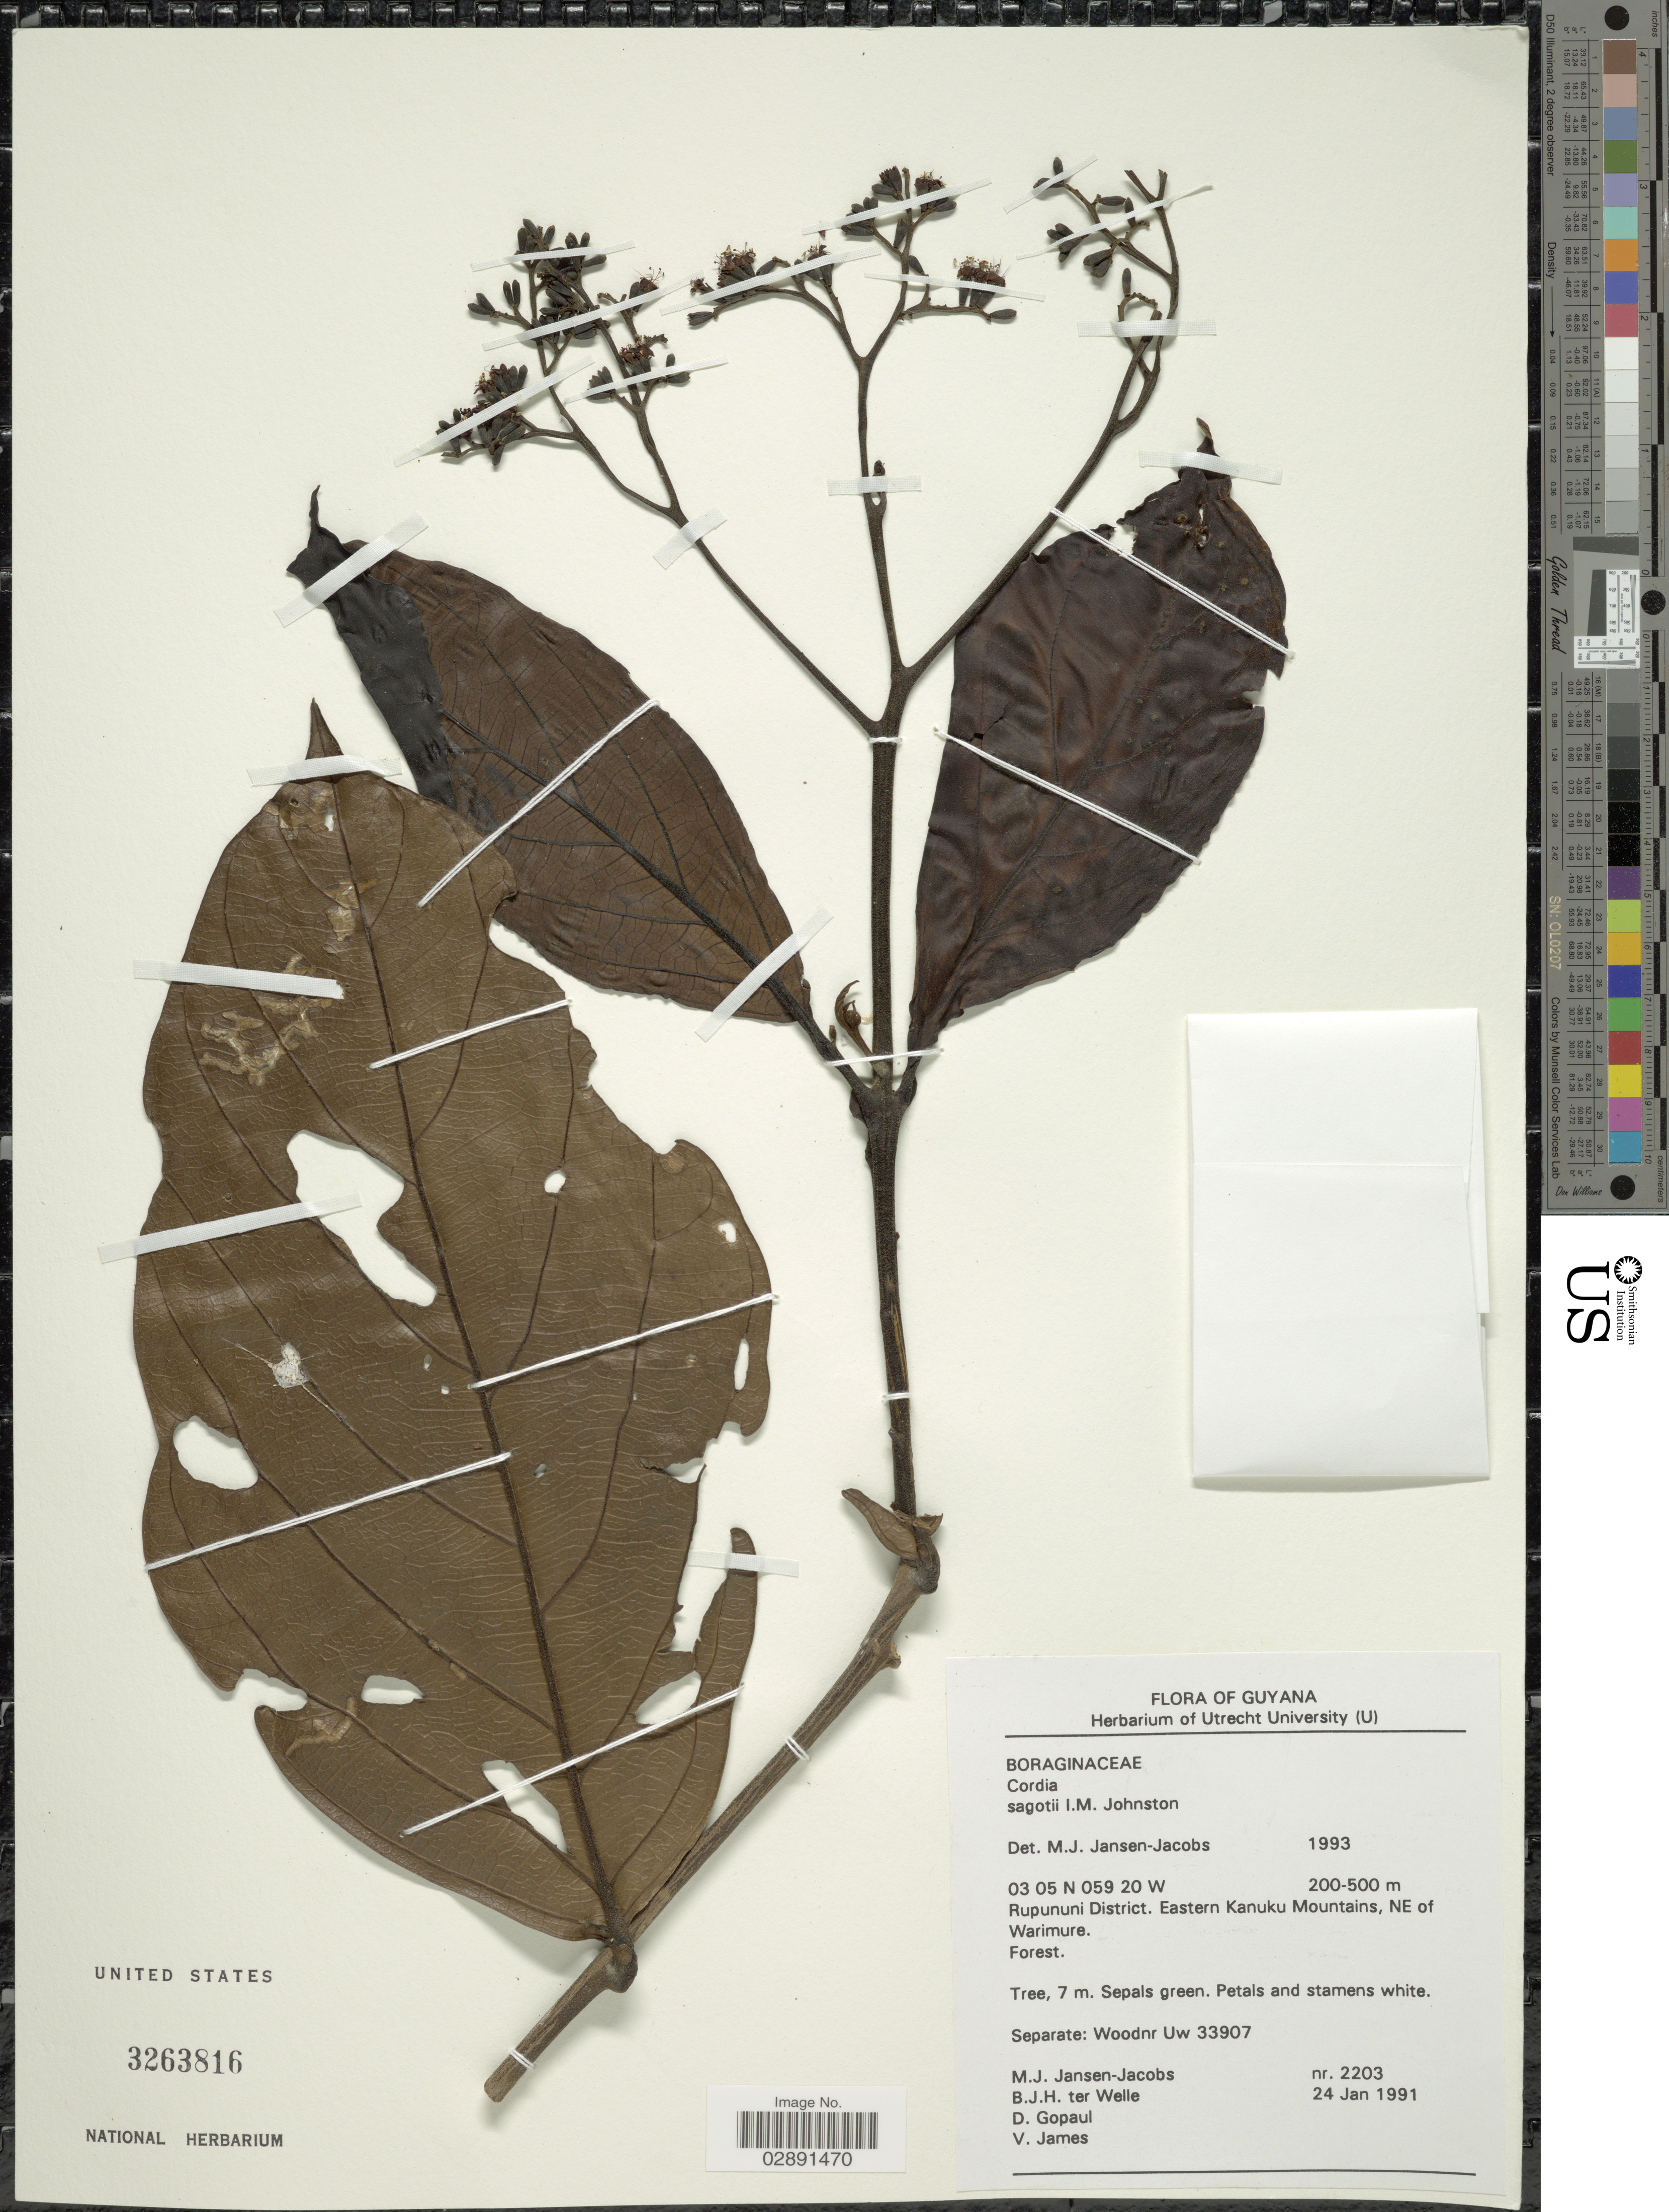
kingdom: Plantae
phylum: Tracheophyta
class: Magnoliopsida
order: Boraginales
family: Cordiaceae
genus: Cordia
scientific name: Cordia sagotii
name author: I.M. Johnst.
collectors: M. J. Jansen-Jacobs, B. Welle, D. Gopaul & V. James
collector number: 2203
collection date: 1991-01-24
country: Guyana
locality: Rupununi District. Eastern Kanuku Mountains, NE of Warimure.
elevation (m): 200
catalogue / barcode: US 3263816